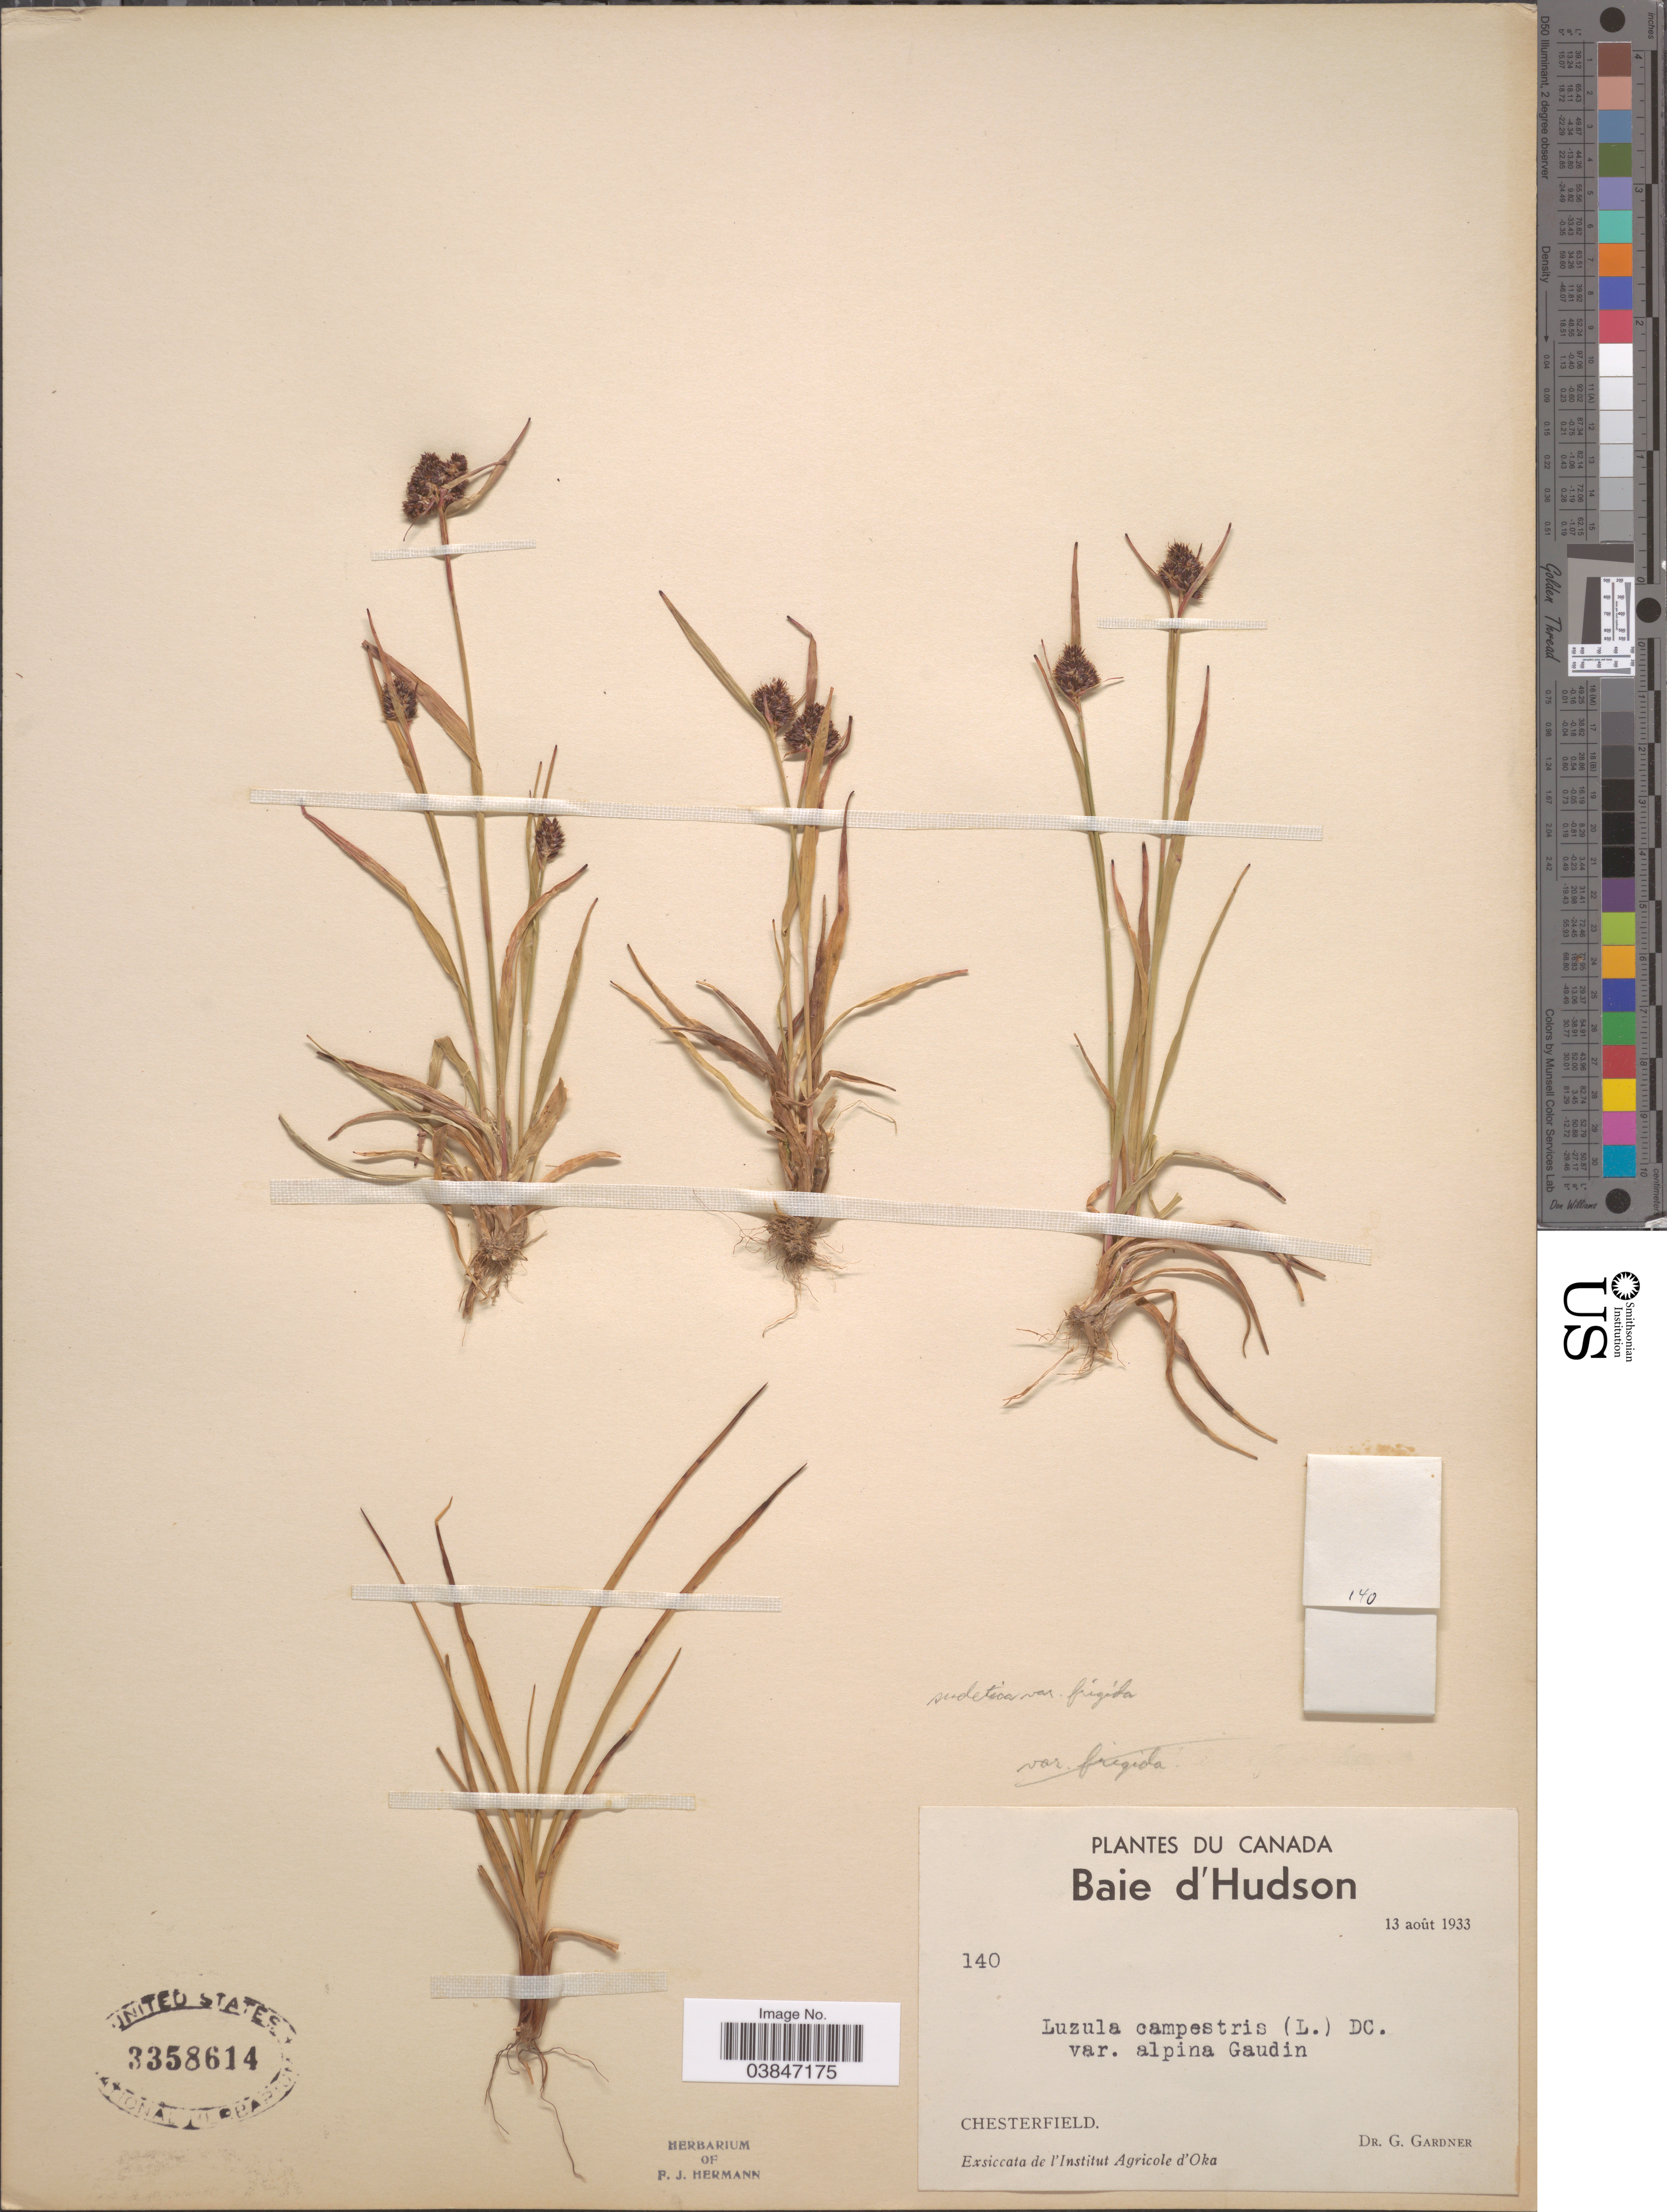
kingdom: Plantae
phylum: Tracheophyta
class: Liliopsida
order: Poales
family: Juncaceae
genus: Luzula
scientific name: Luzula sudetica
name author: (Willd.) Schult.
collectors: G. Gardner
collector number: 140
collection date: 1933-08-13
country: Canada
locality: Baie d'Hudson. Chesterfield.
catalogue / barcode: US 3358614